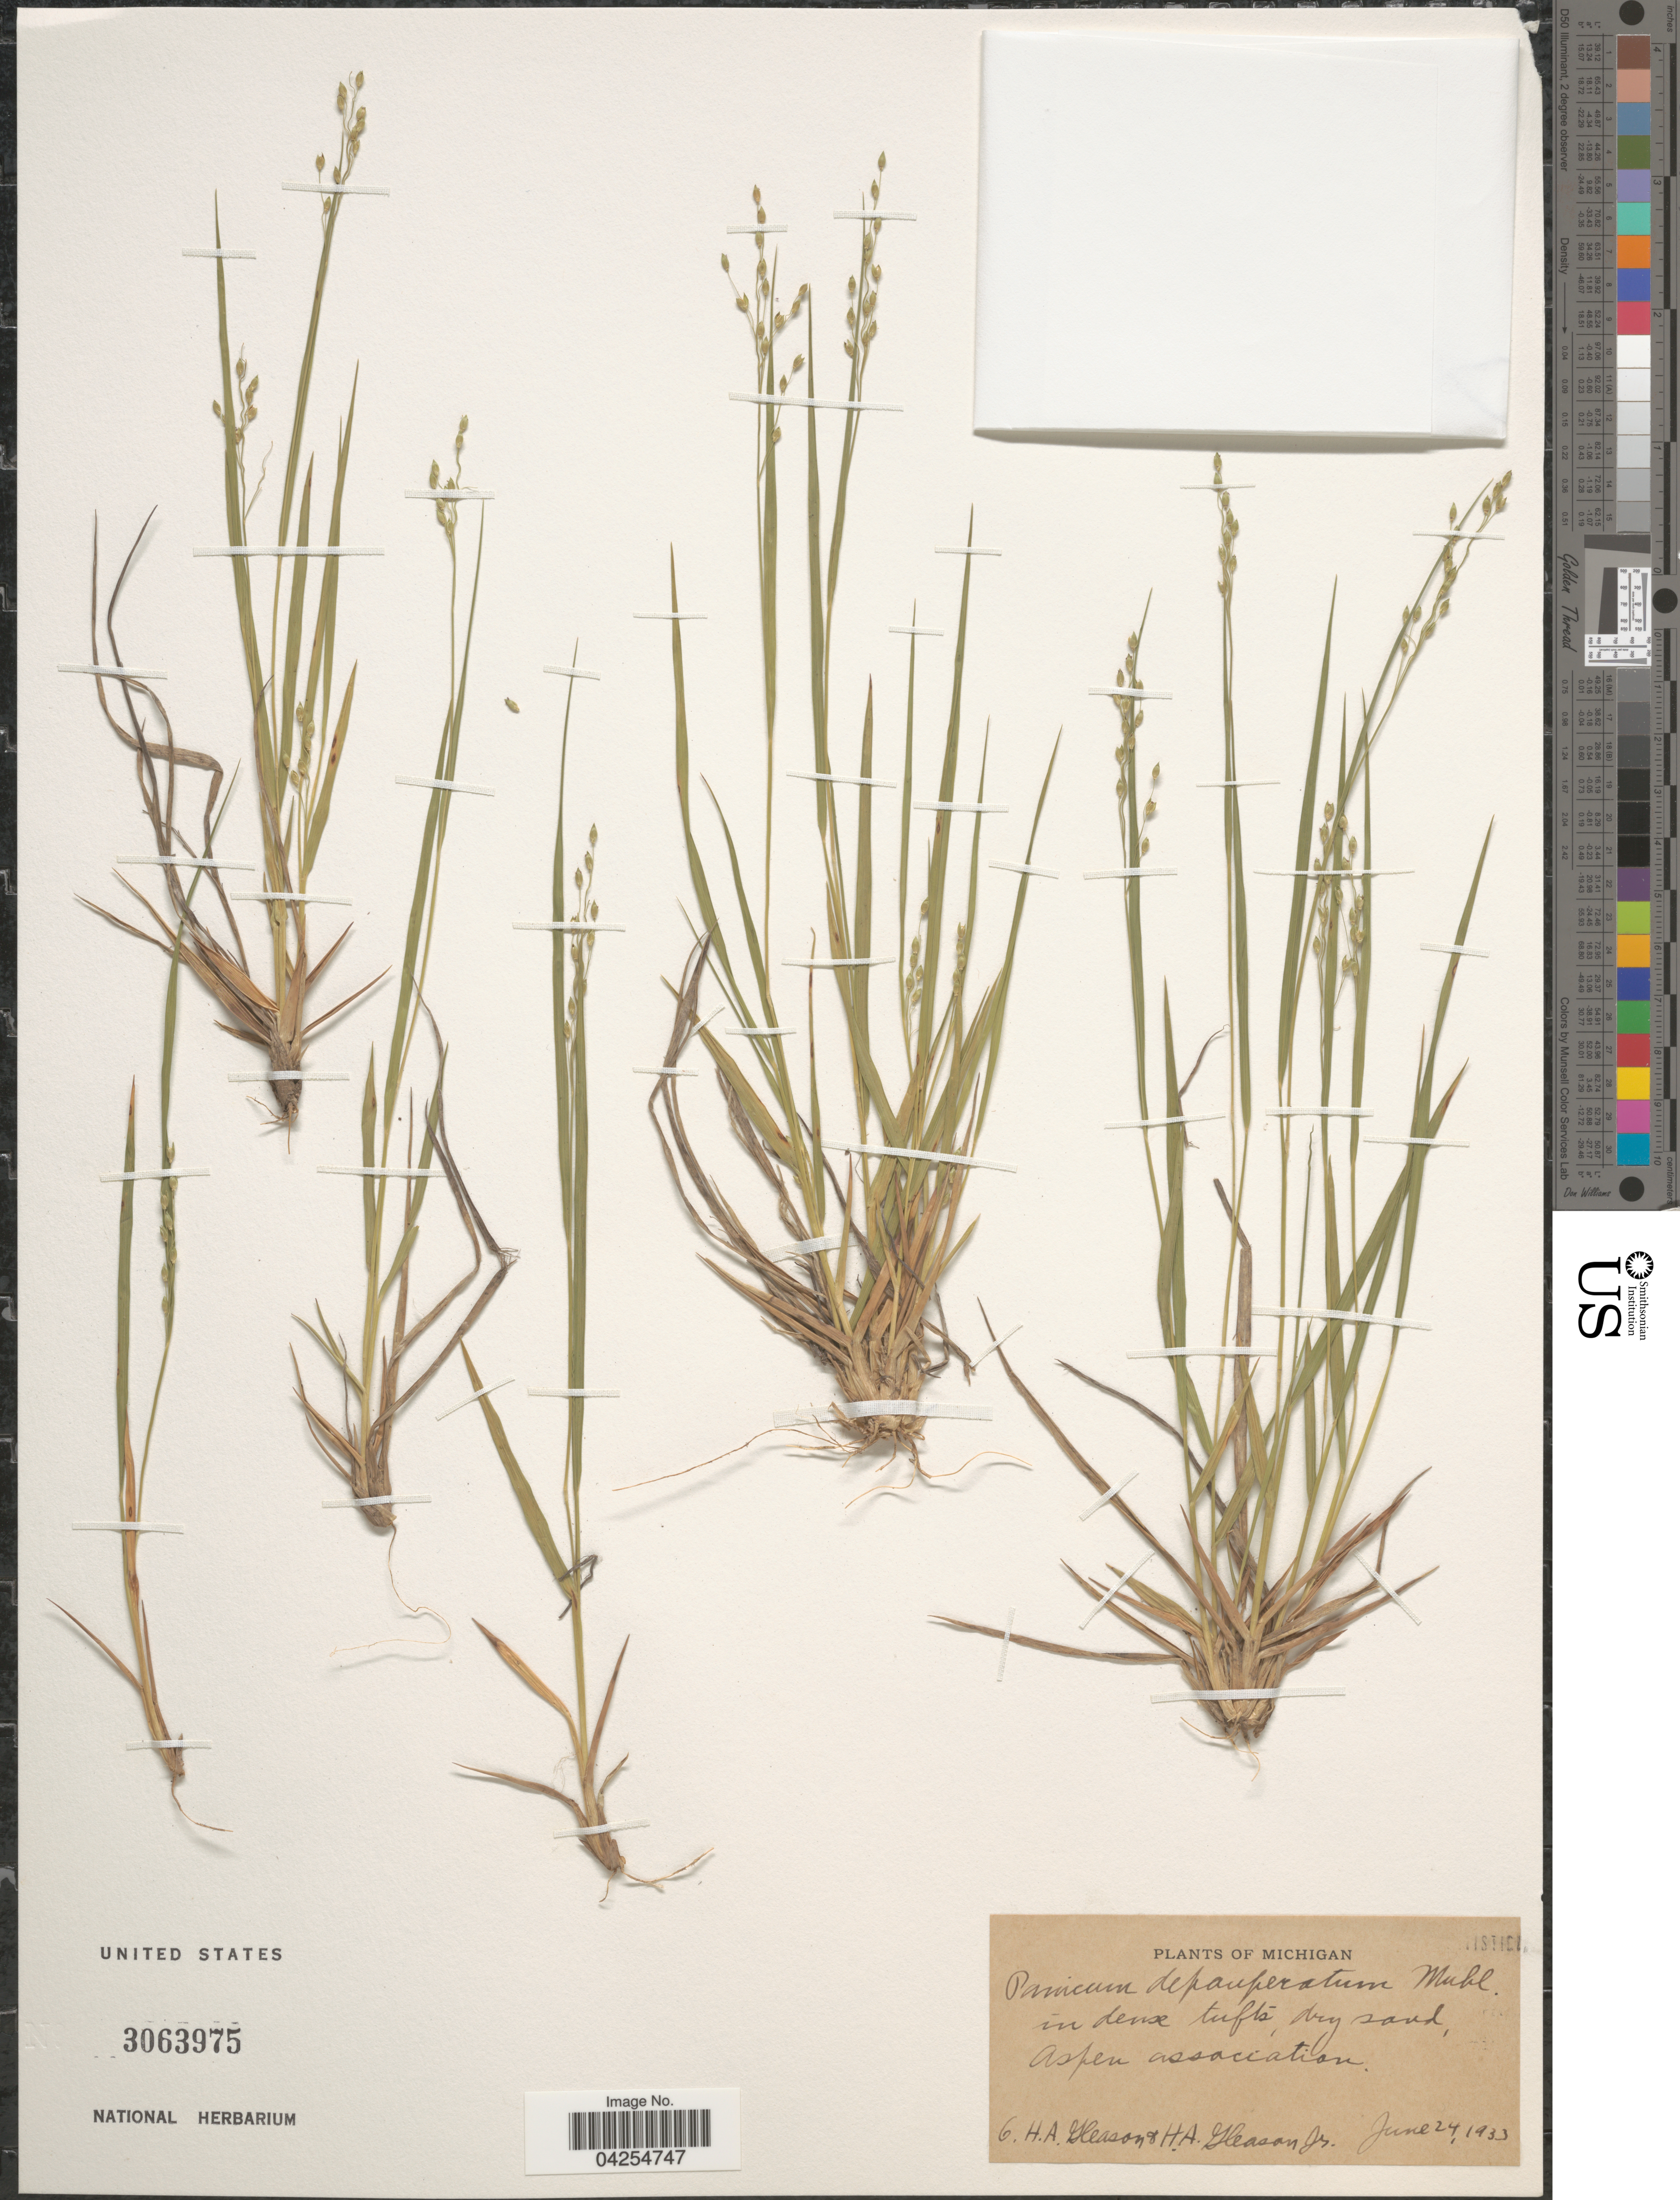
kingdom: Plantae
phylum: Tracheophyta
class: Liliopsida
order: Poales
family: Poaceae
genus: Dichanthelium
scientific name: Dichanthelium depauperatum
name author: (Muhl.) Gould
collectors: H. A. Gleason & H. Gleason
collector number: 6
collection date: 1933-06-24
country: United States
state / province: Michigan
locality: Aspen association.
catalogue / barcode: US 3063975